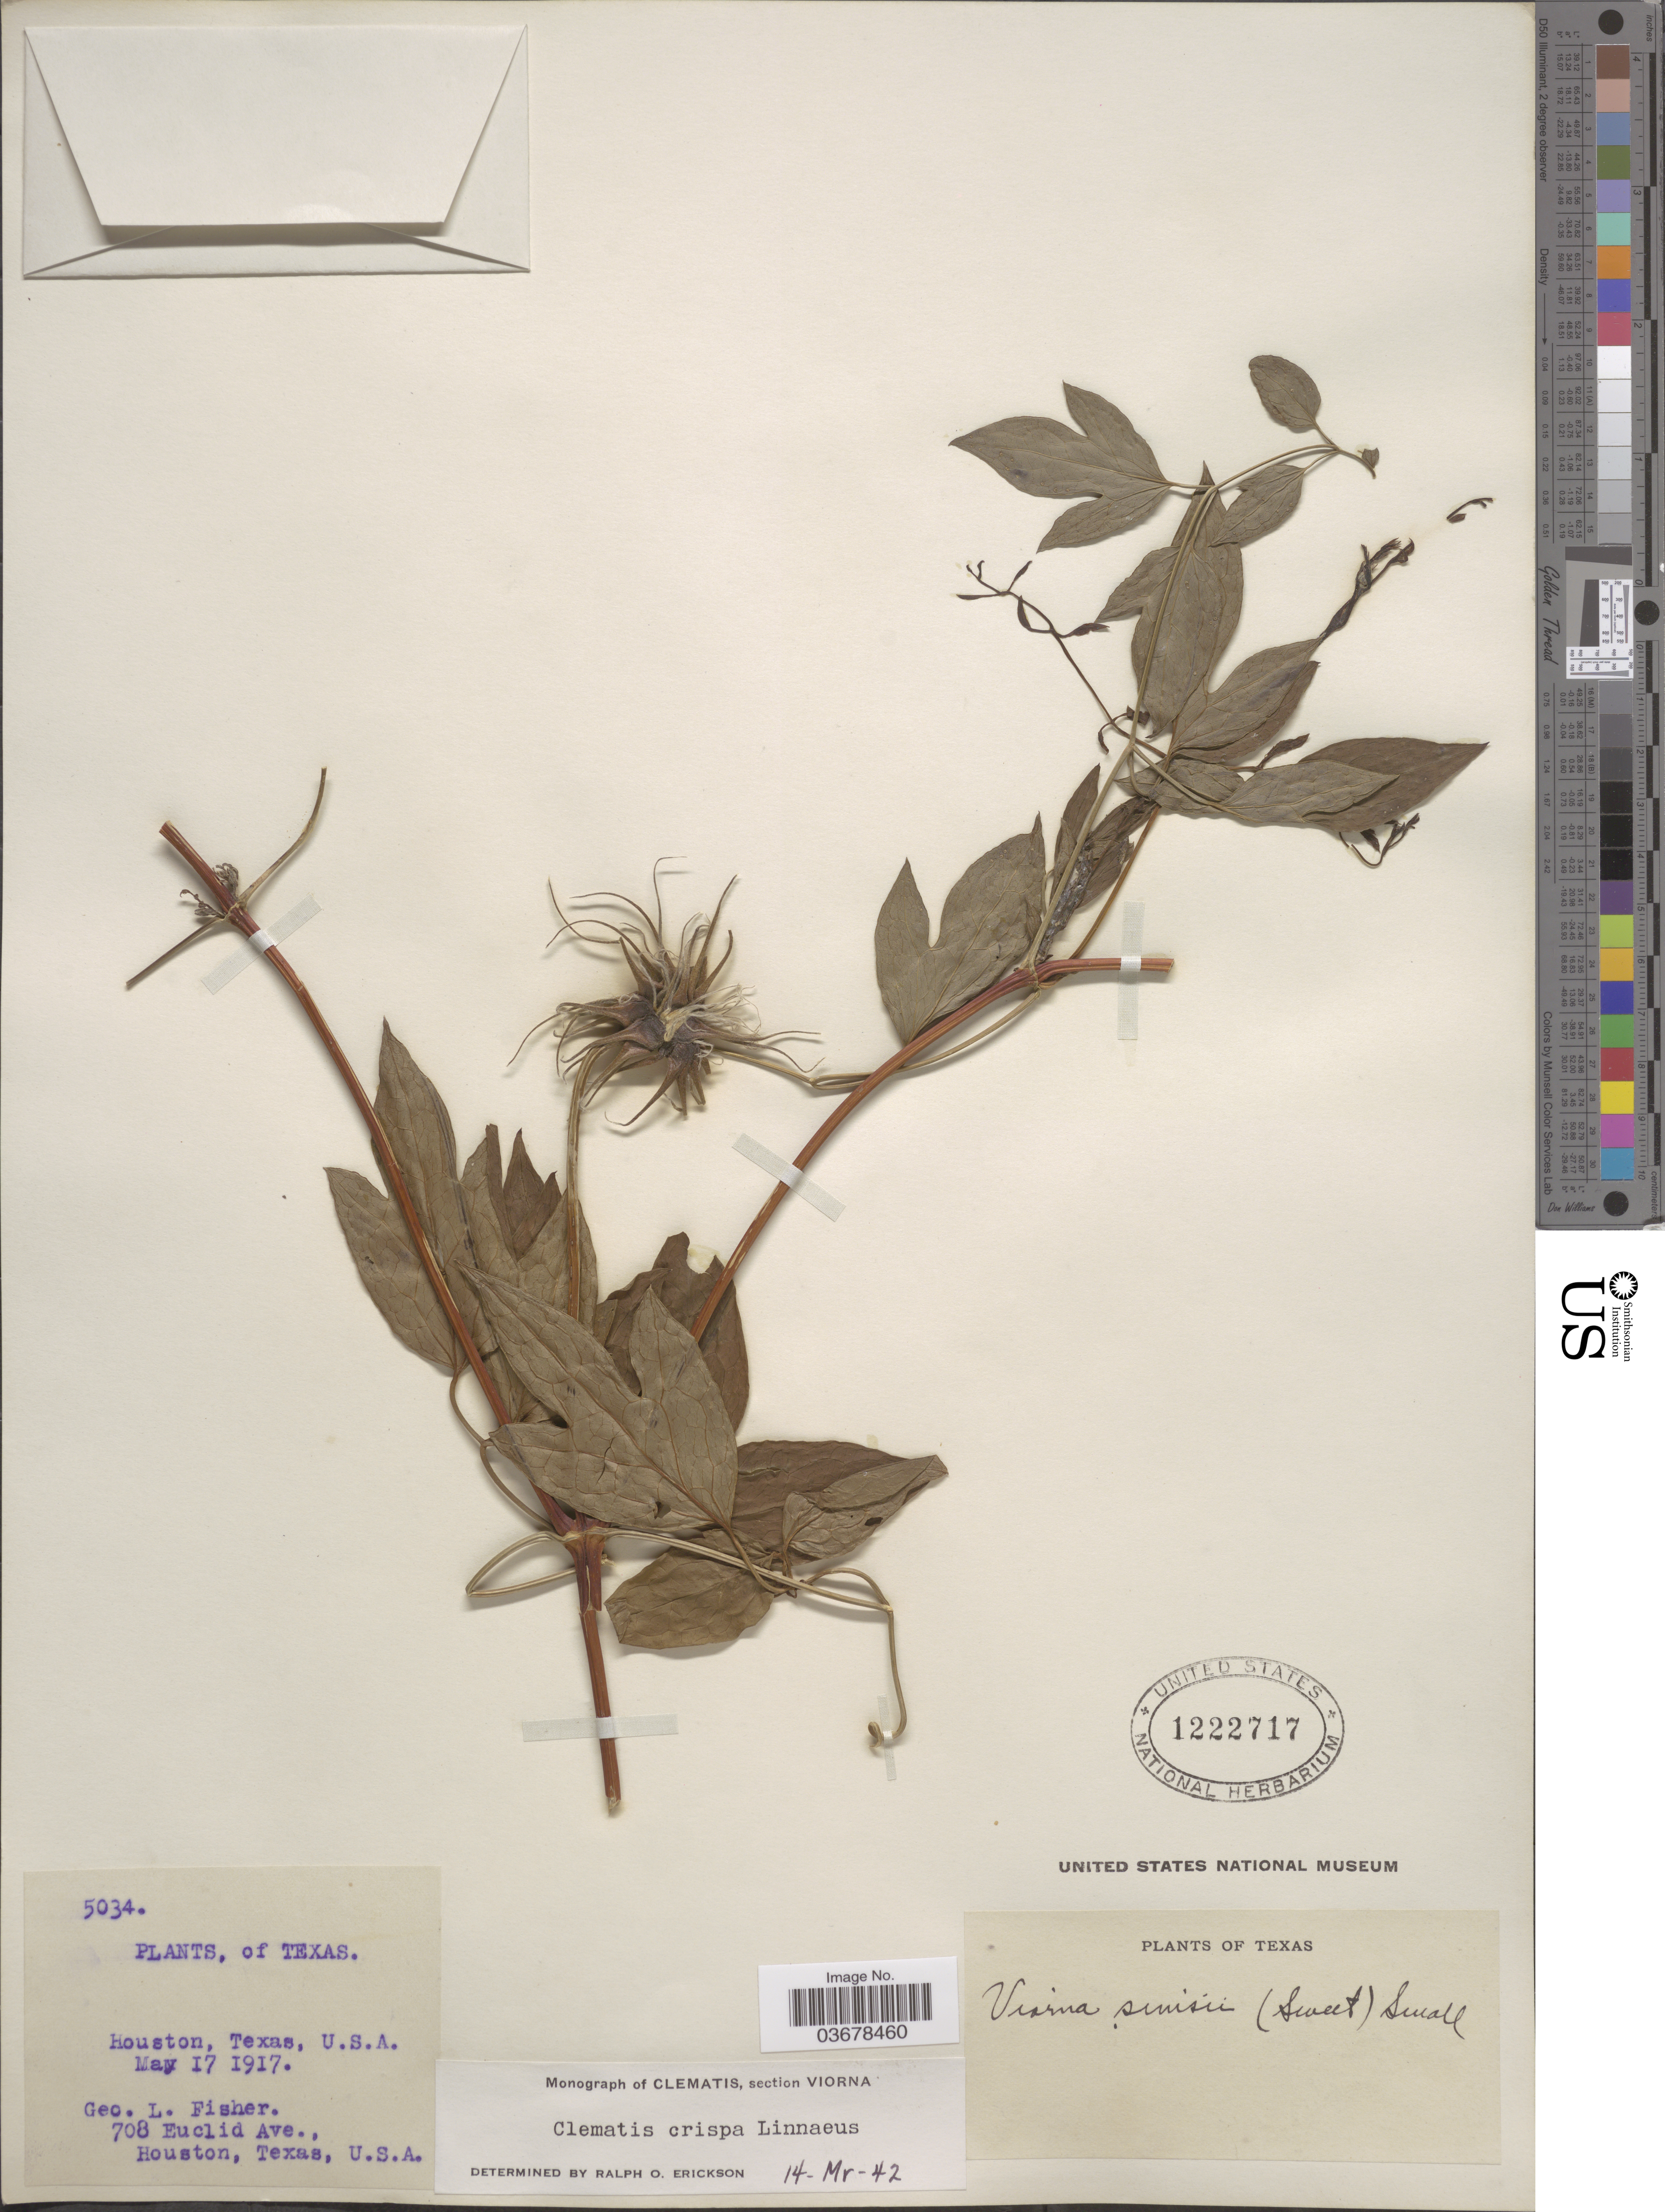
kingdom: Plantae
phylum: Tracheophyta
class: Magnoliopsida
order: Ranunculales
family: Ranunculaceae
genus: Clematis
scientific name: Clematis viorna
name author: L.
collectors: G. L. Fisher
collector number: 5034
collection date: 1917-05-17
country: United States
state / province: Texas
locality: Houston, Texas.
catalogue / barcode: US 1222717